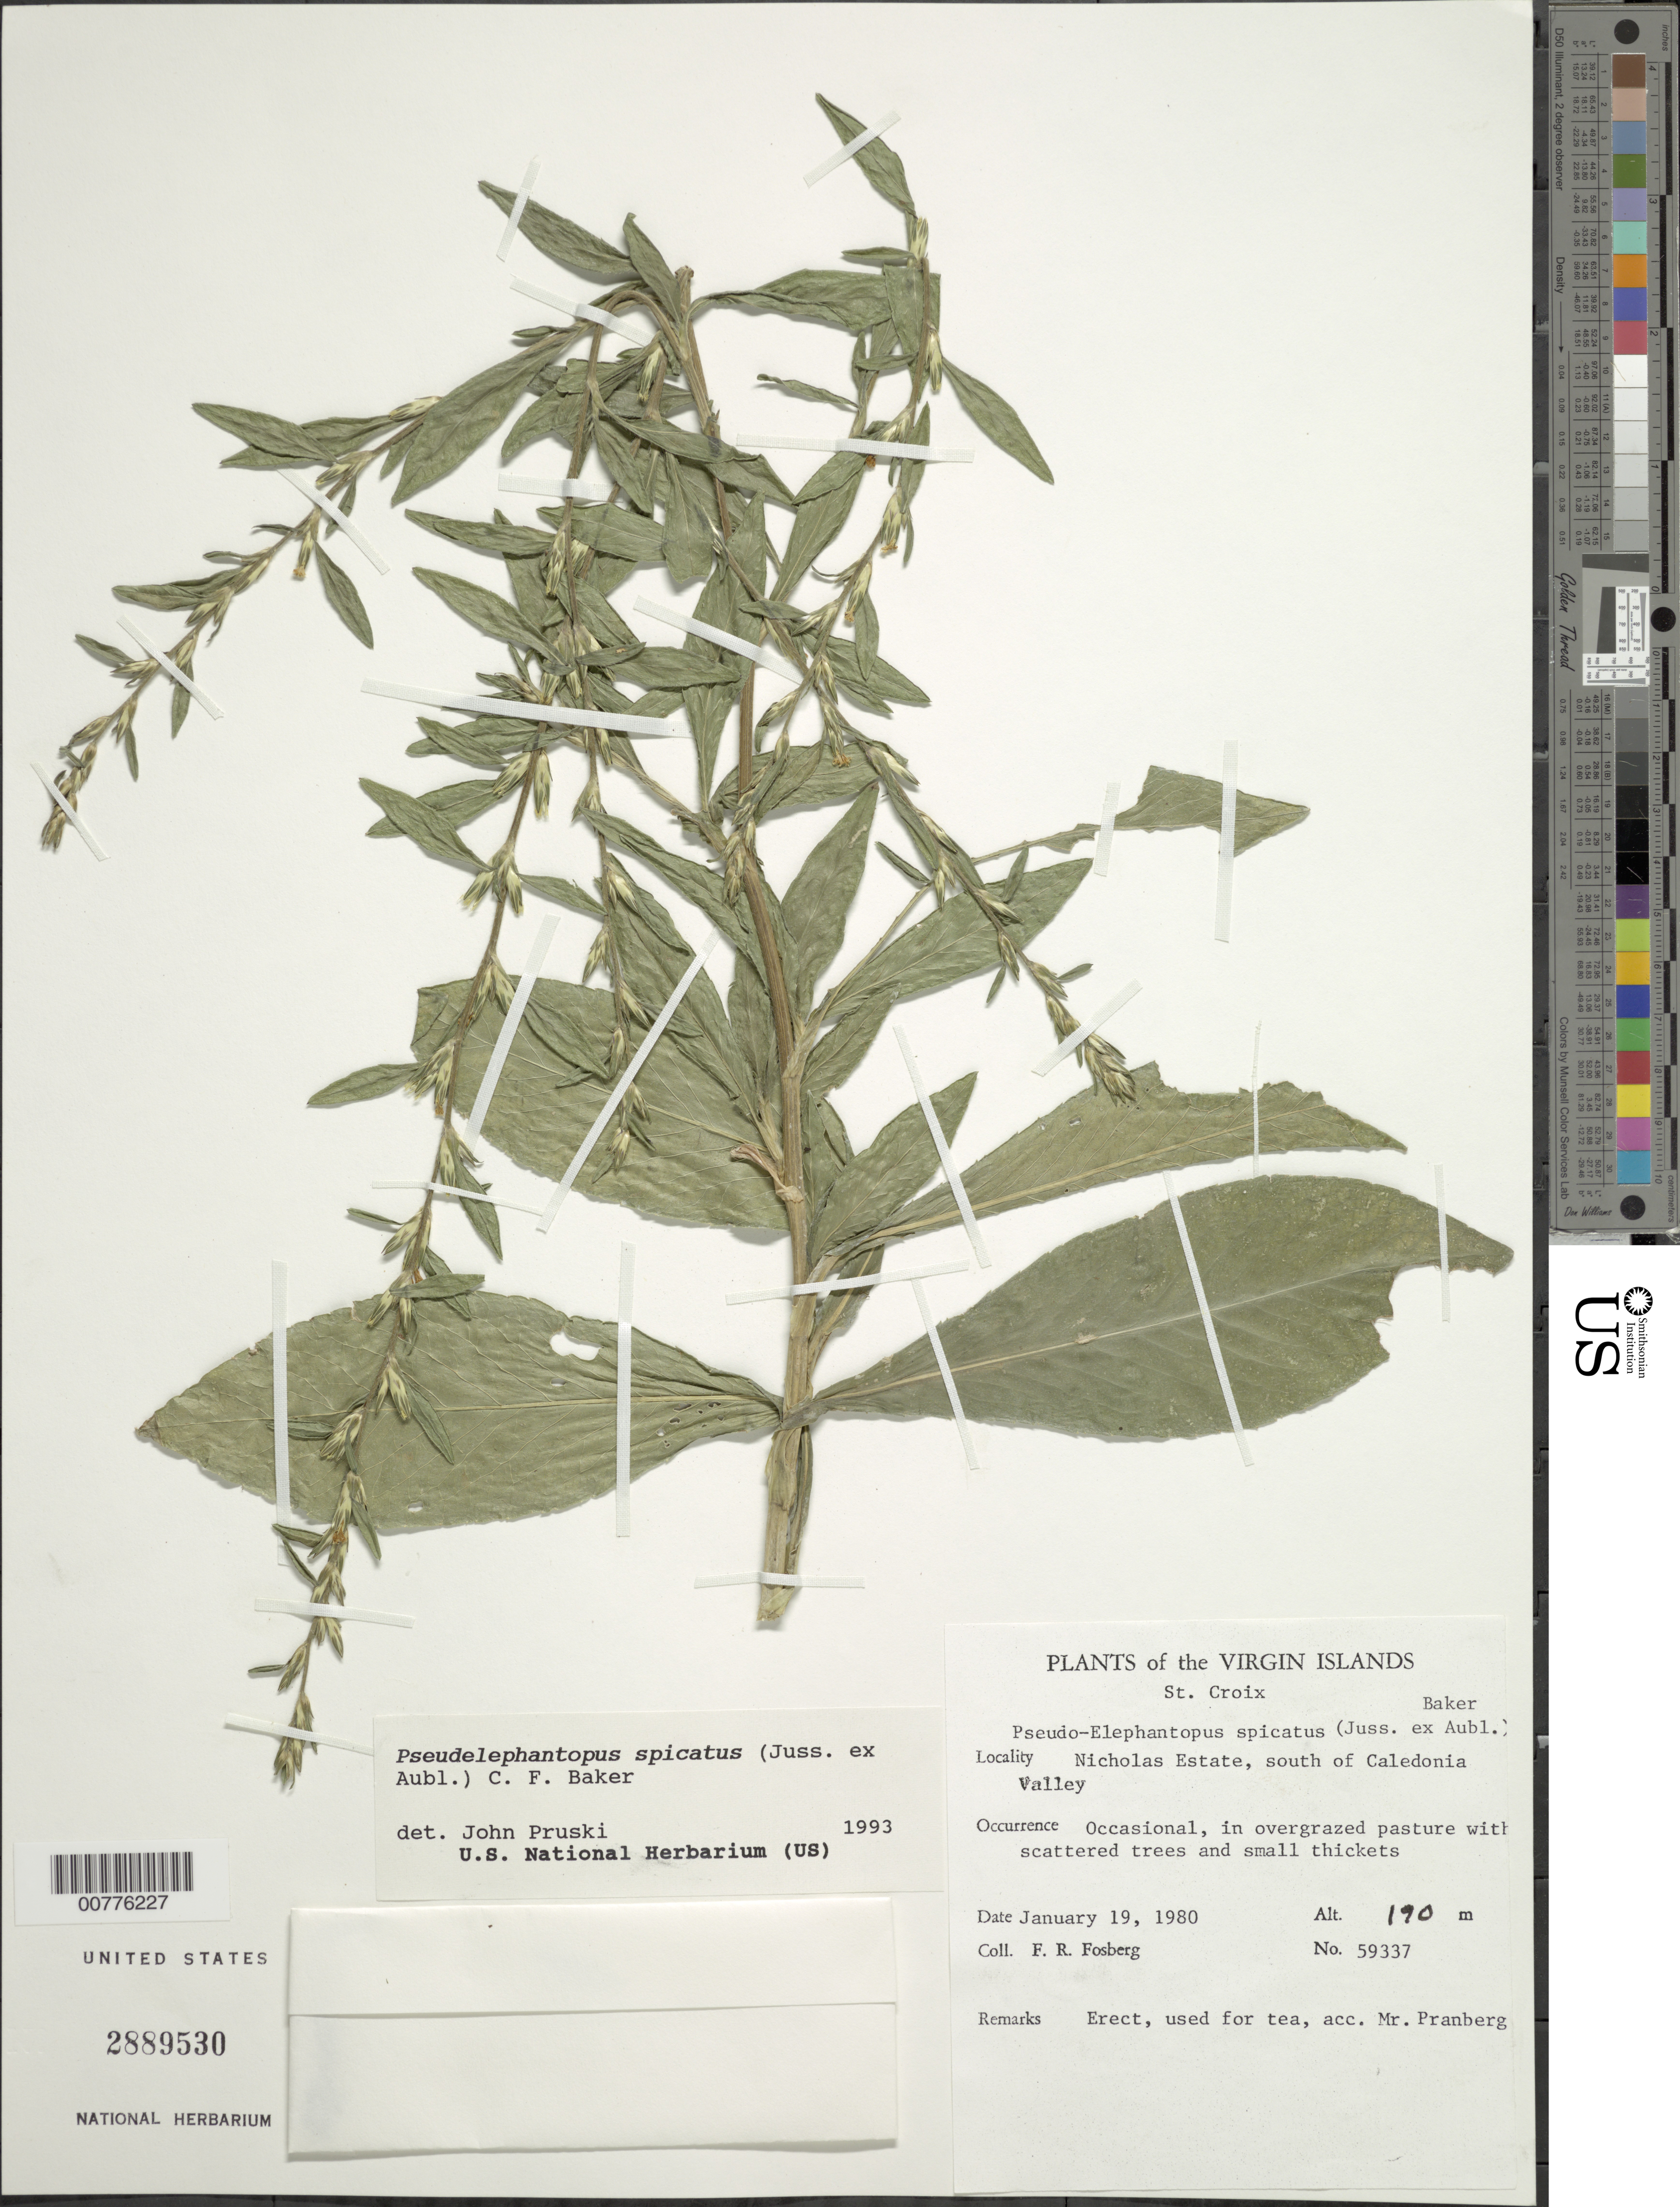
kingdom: Plantae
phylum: Tracheophyta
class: Magnoliopsida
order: Asterales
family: Asteraceae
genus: Pseudelephantopus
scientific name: Pseudelephantopus spicatus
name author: (Juss. ex Aubl.) C.F. Baker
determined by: Pruski, J. F.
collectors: F. R. Fosberg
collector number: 59337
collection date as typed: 19 Jan 1980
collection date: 1980-01-19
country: U.S. Virgin Islands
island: St. Croix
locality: Nicholas Estate, south of Caledonia Valley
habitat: Occasional, in overgrazed pasture with scattered trees and small thickets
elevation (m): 190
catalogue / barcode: US 2889530